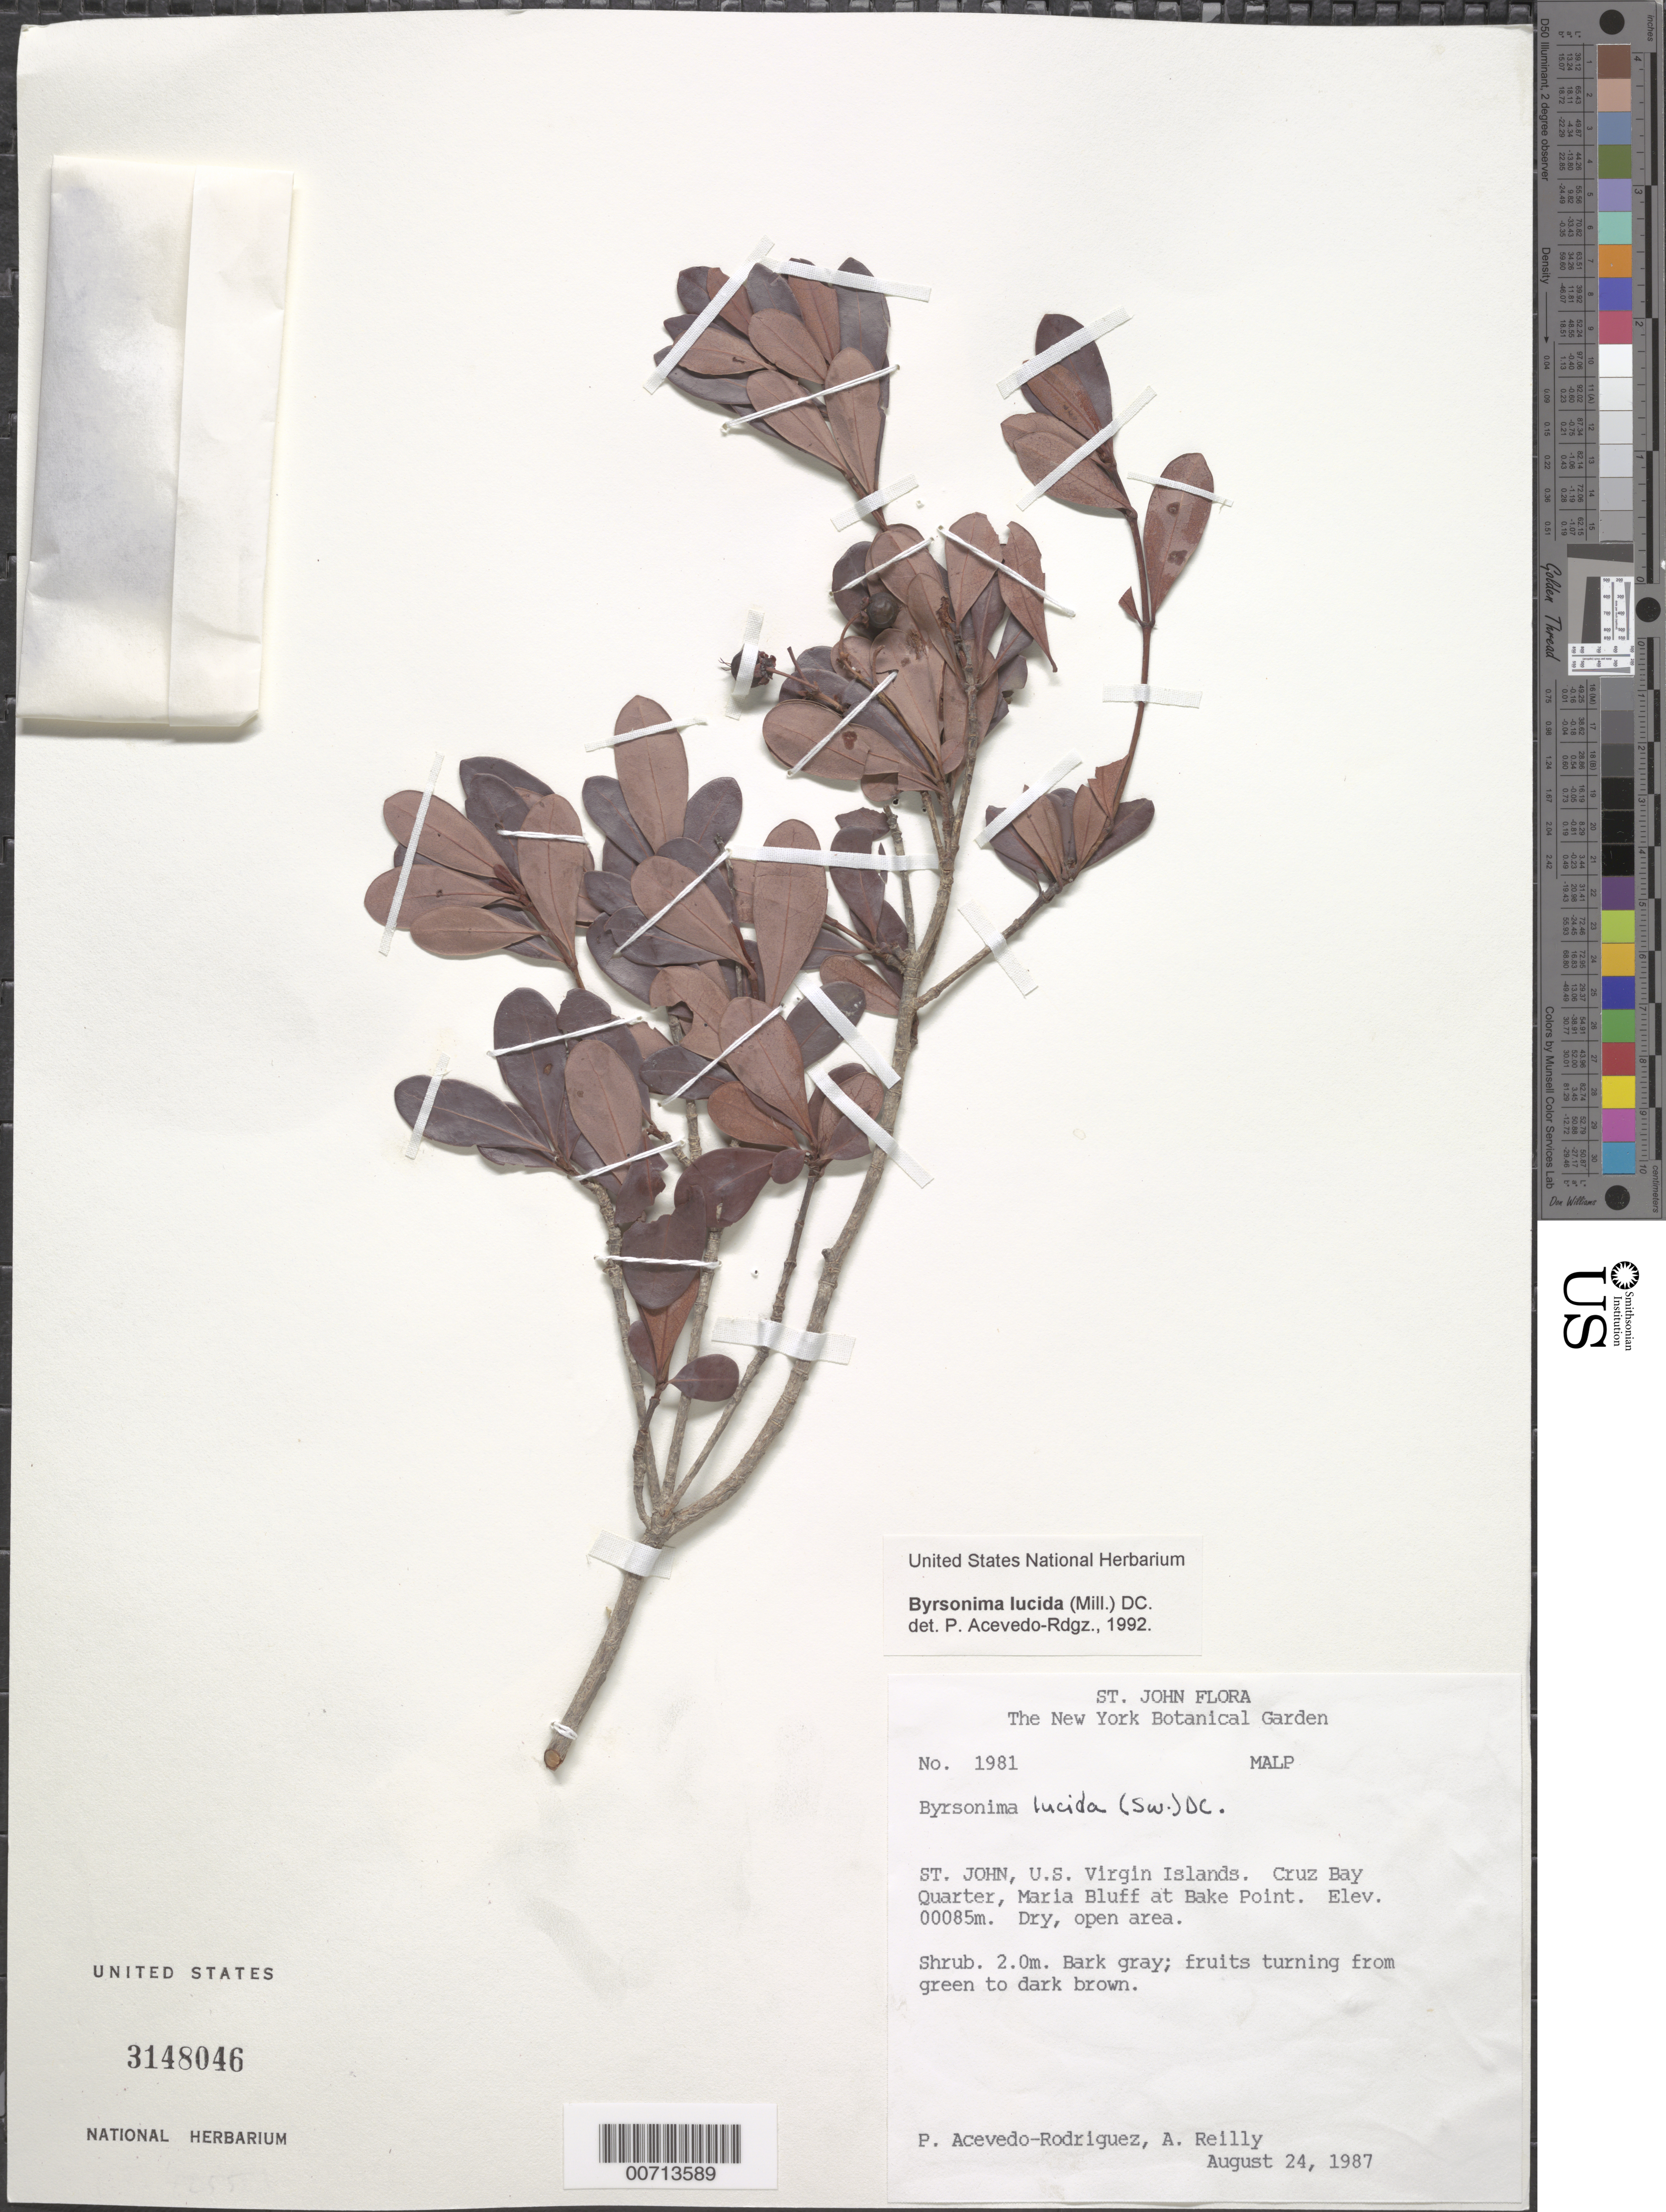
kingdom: Plantae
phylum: Tracheophyta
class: Magnoliopsida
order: Malpighiales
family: Malpighiaceae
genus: Byrsonima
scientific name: Byrsonima lucida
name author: (Mill.) DC.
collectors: P. Acevedo-Rodr. & A. Reilly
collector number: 1981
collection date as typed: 24 Aug 1987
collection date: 1987-08-24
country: U.S. Virgin Islands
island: St. John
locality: Cruz Bay Quarter; Maria Bluff at Bake Point.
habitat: Dry, open area.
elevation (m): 85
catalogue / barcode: US 3148046